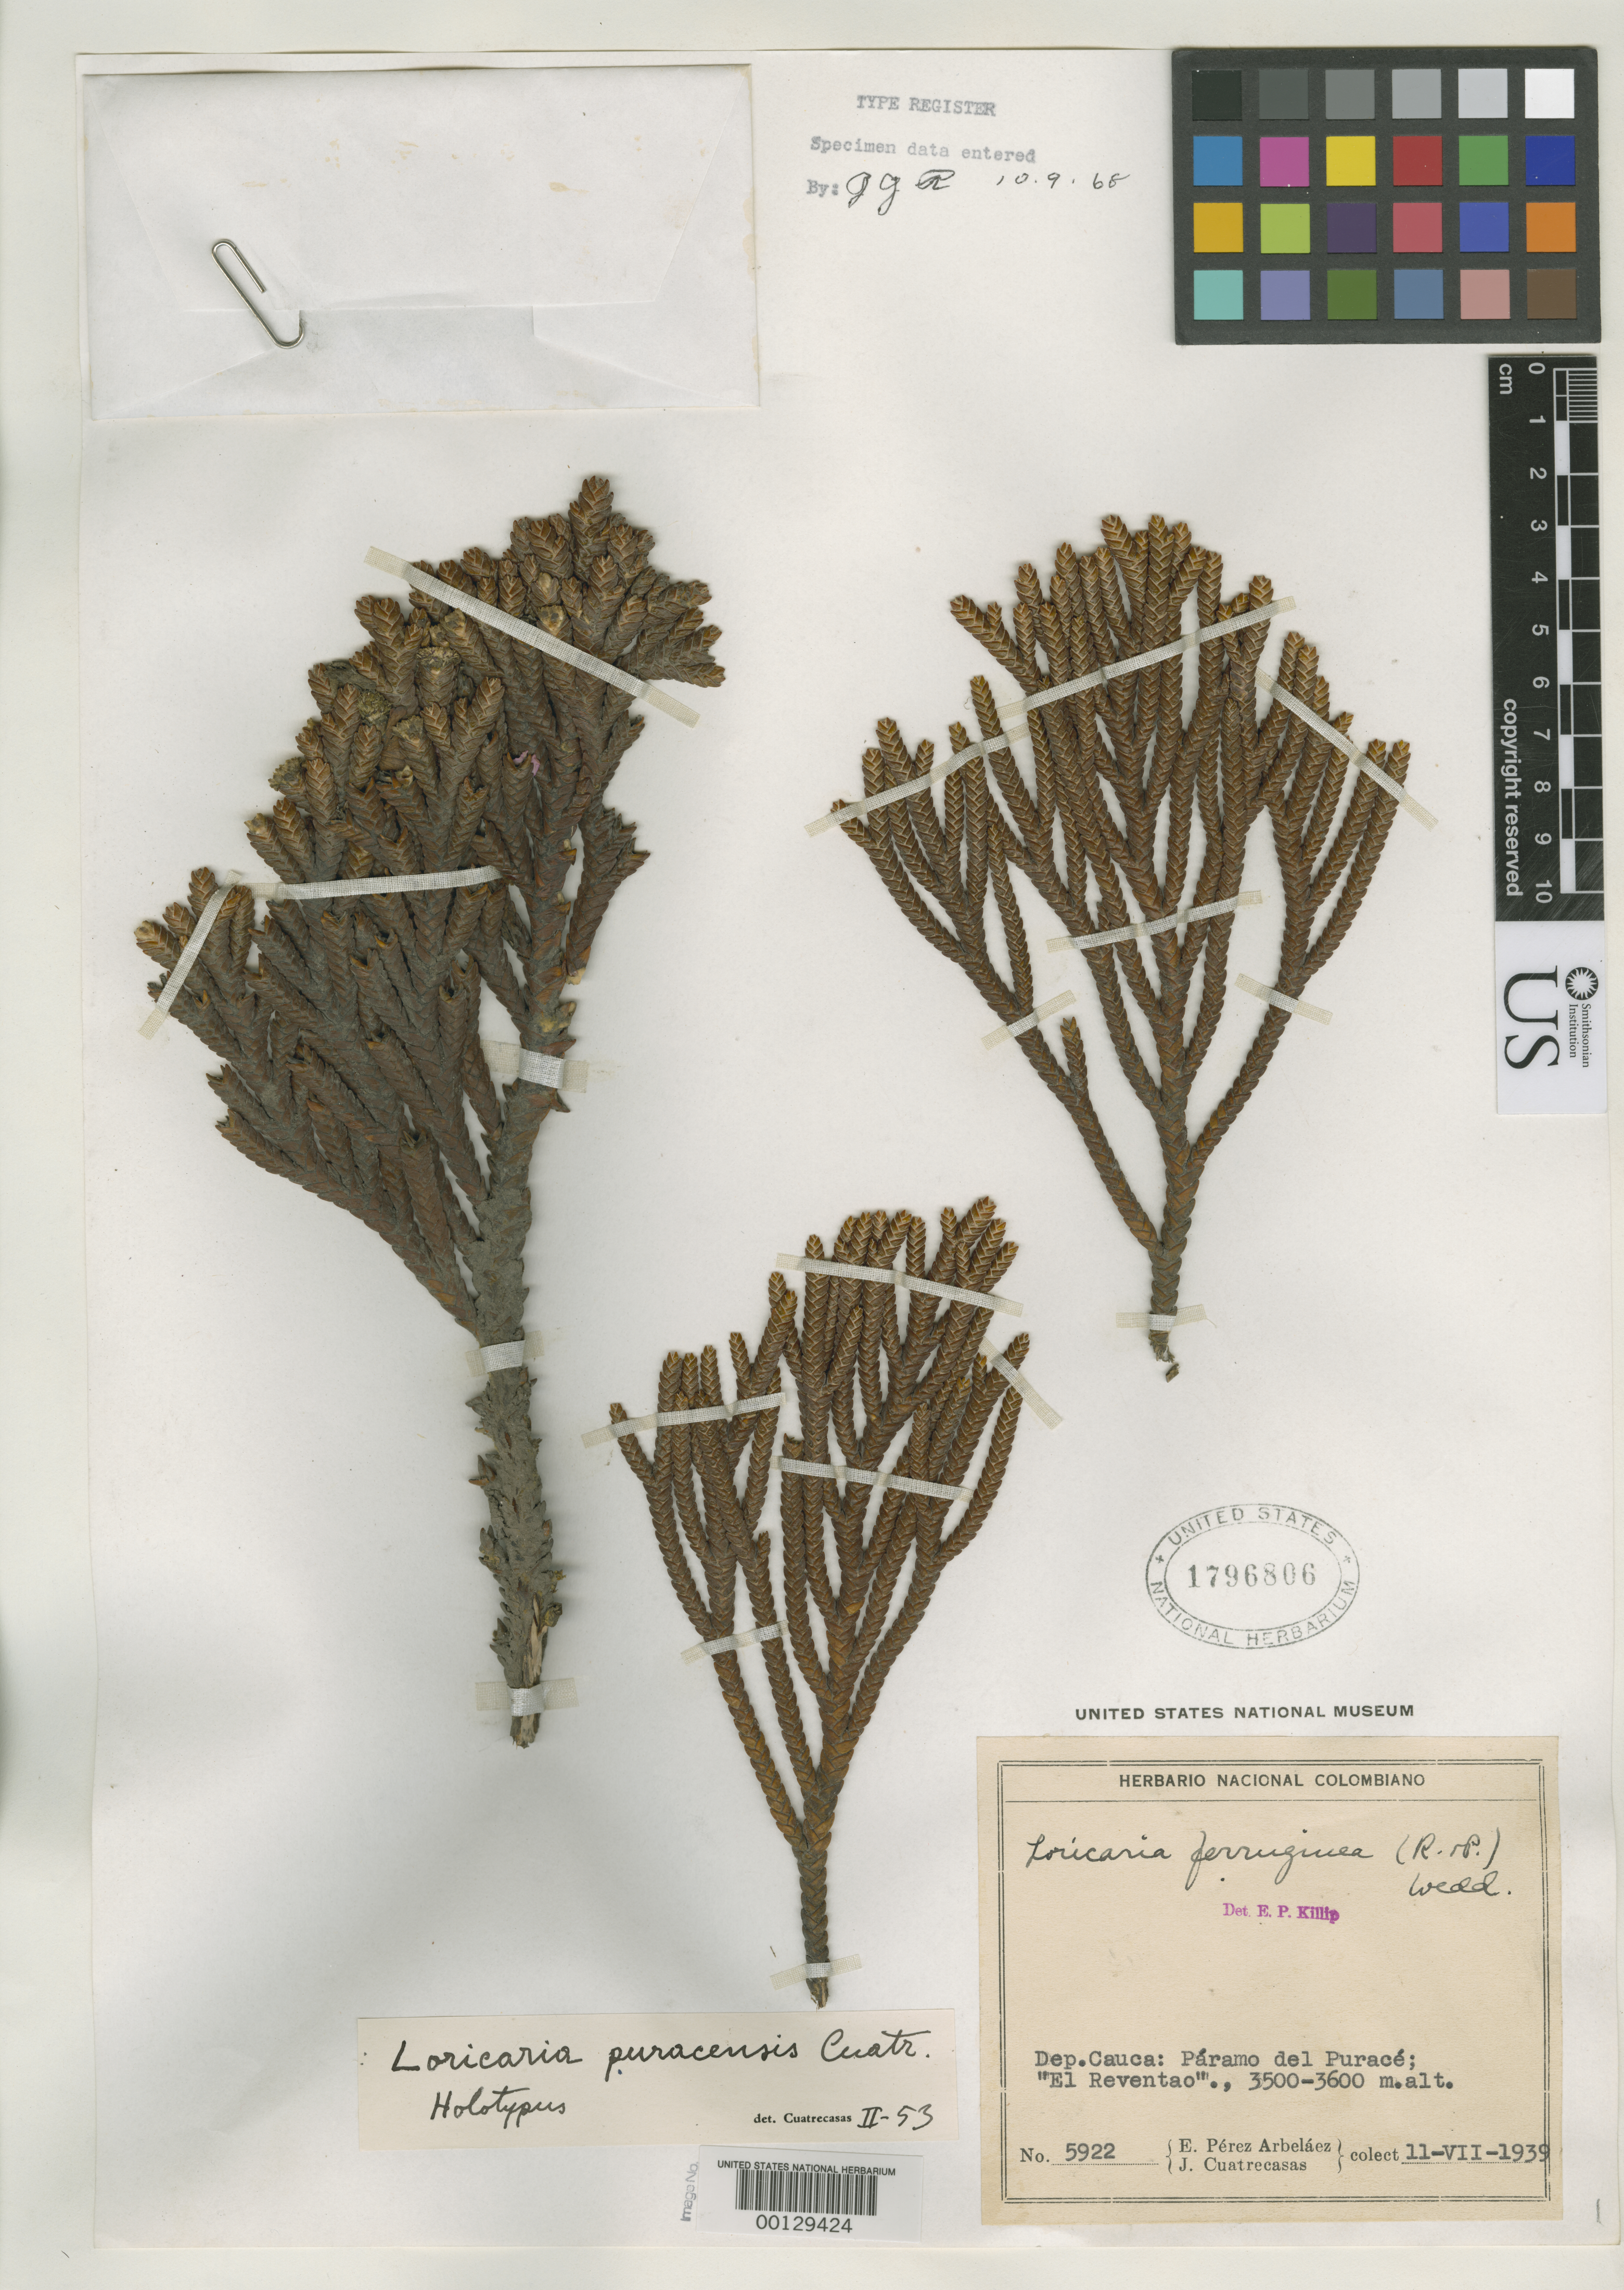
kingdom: Plantae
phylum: Tracheophyta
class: Magnoliopsida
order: Asterales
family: Asteraceae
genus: Loricaria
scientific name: Loricaria puracensis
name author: Cuatrec.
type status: Holotype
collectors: E. Pérez Arbeláez & J. Cuatrecasas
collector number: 5922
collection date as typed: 11 Jul 1939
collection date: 1939-07-11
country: Colombia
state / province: Cauca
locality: Páramo del Purace.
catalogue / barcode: US 1796806